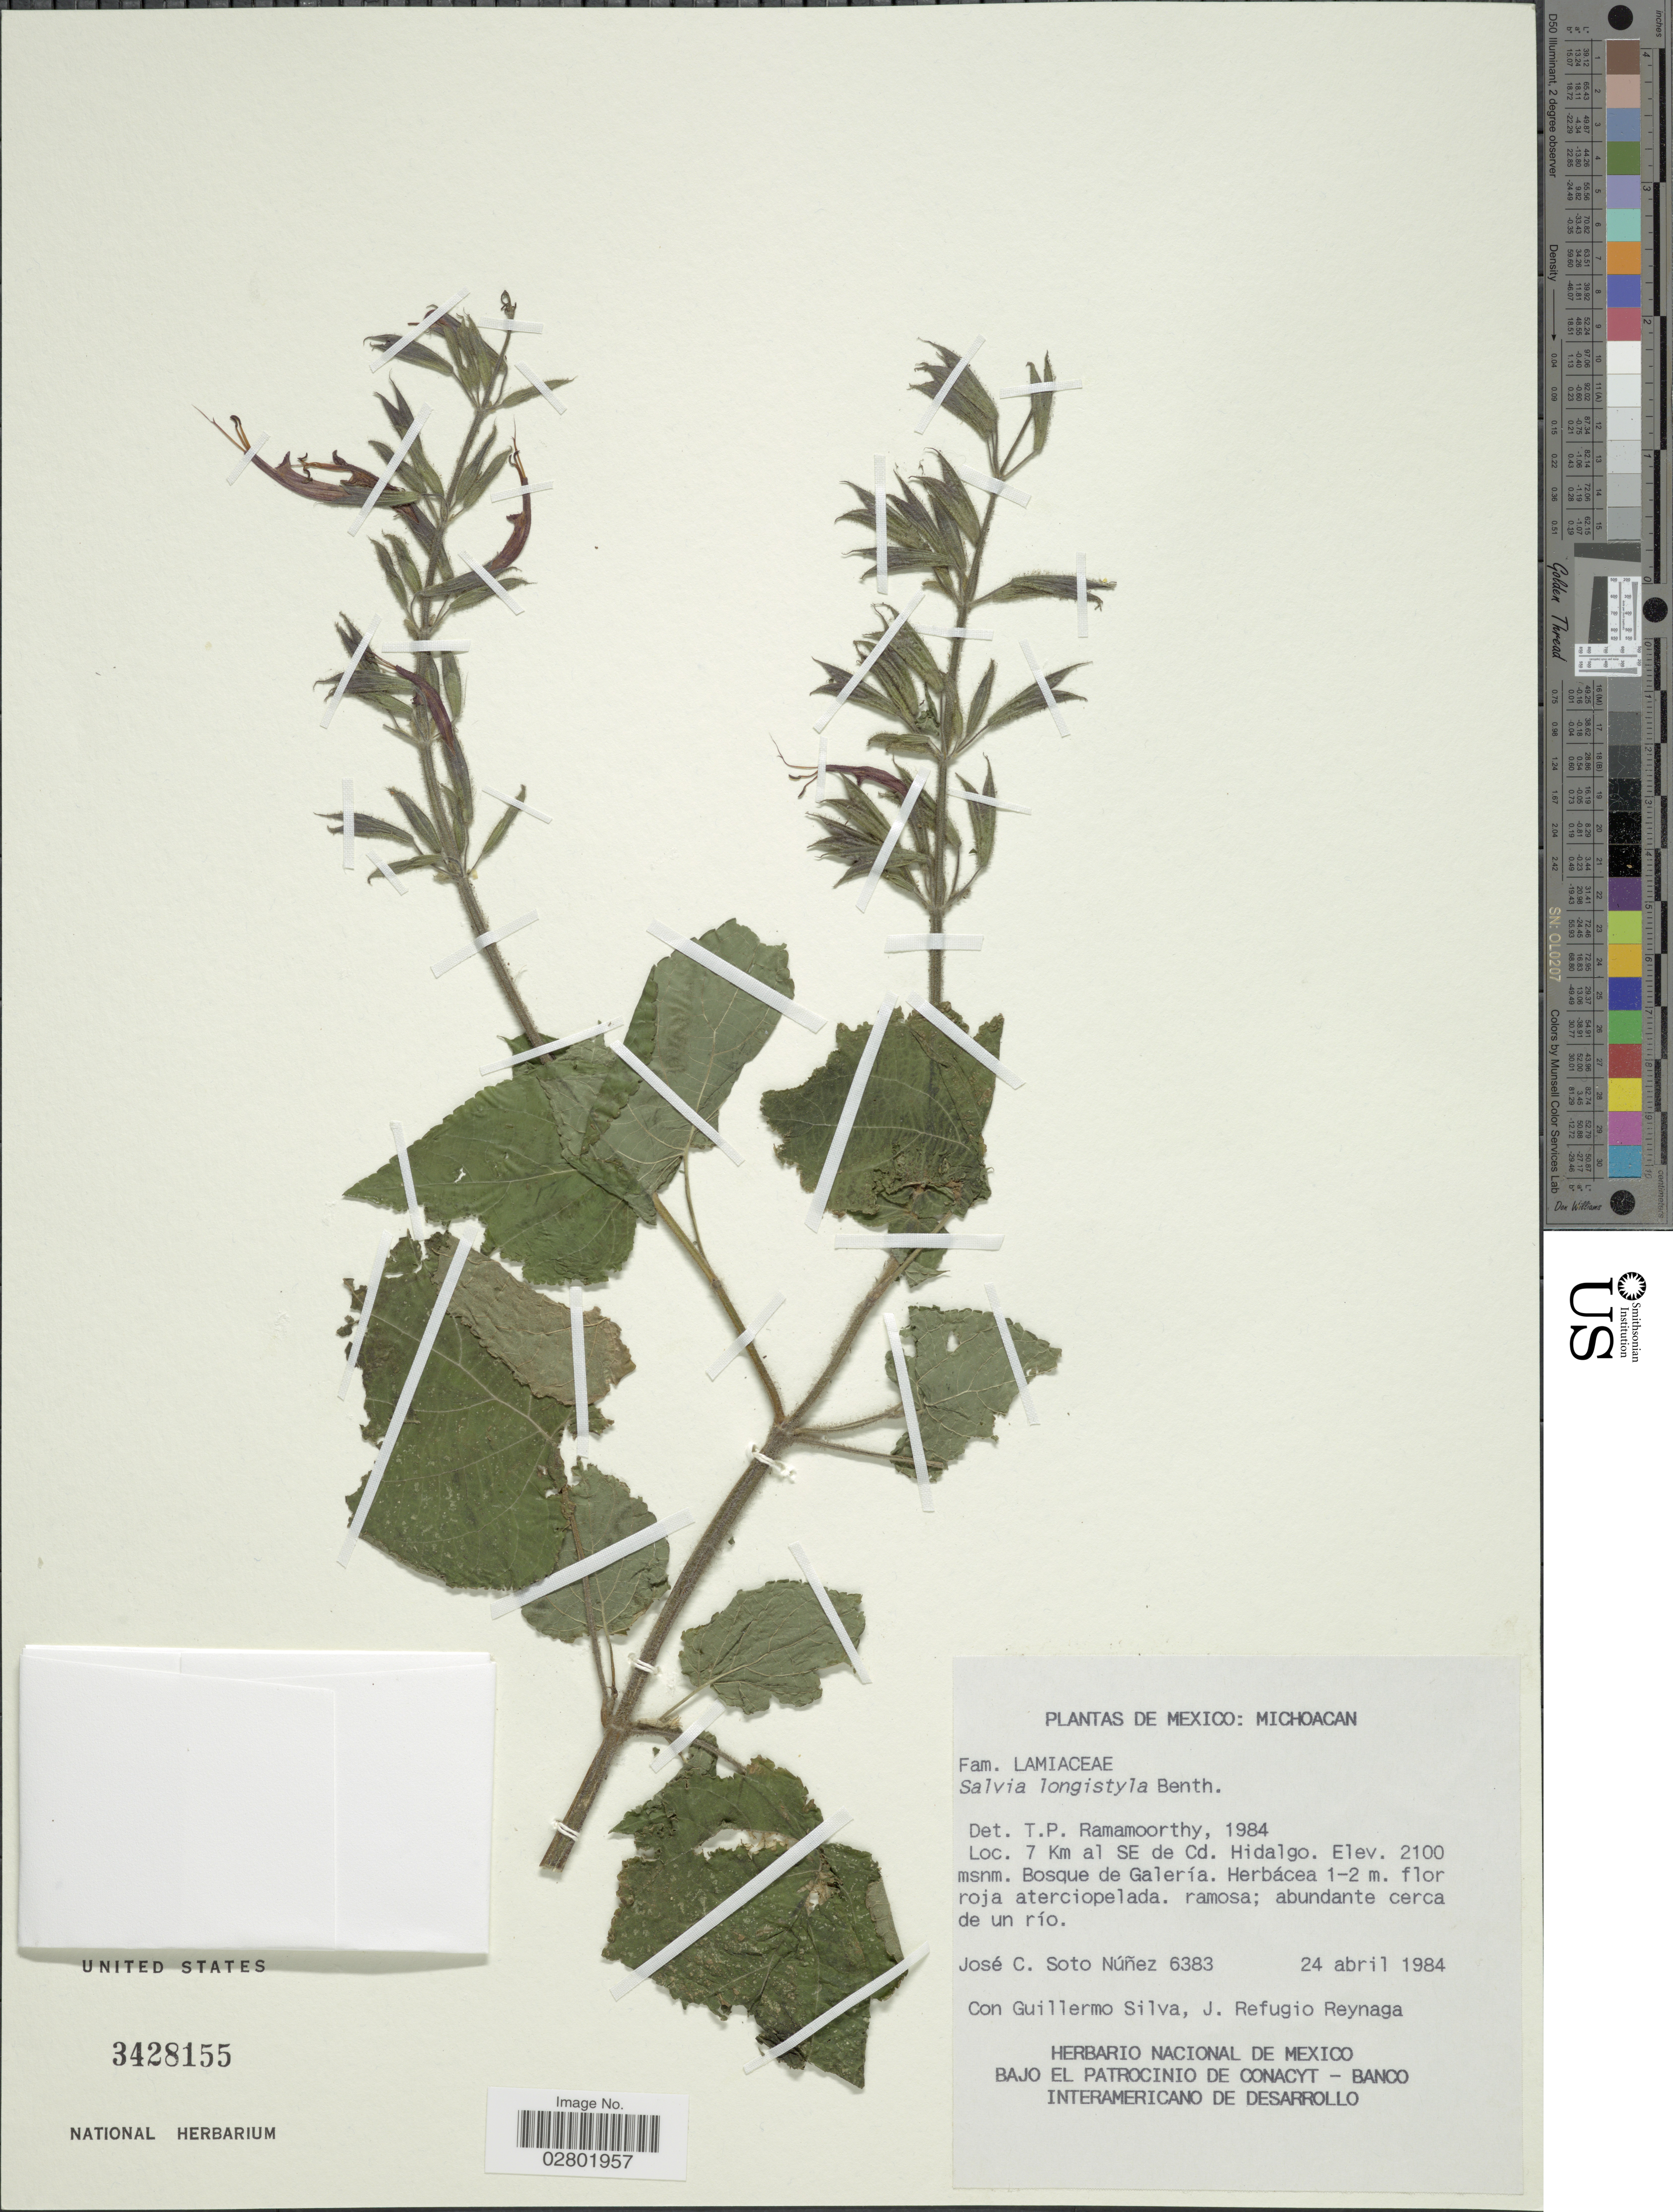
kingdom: Plantae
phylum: Tracheophyta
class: Magnoliopsida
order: Lamiales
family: Lamiaceae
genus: Salvia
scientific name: Salvia longistyla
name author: Benth.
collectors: J. Soto, G. Silva & J. Reynaga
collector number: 6383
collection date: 1984-04-24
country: Mexico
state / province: Michoacán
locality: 7 Km al SE de Cd. Hidalgo; abundante cerca de un río.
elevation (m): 2100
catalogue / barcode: US 3428155